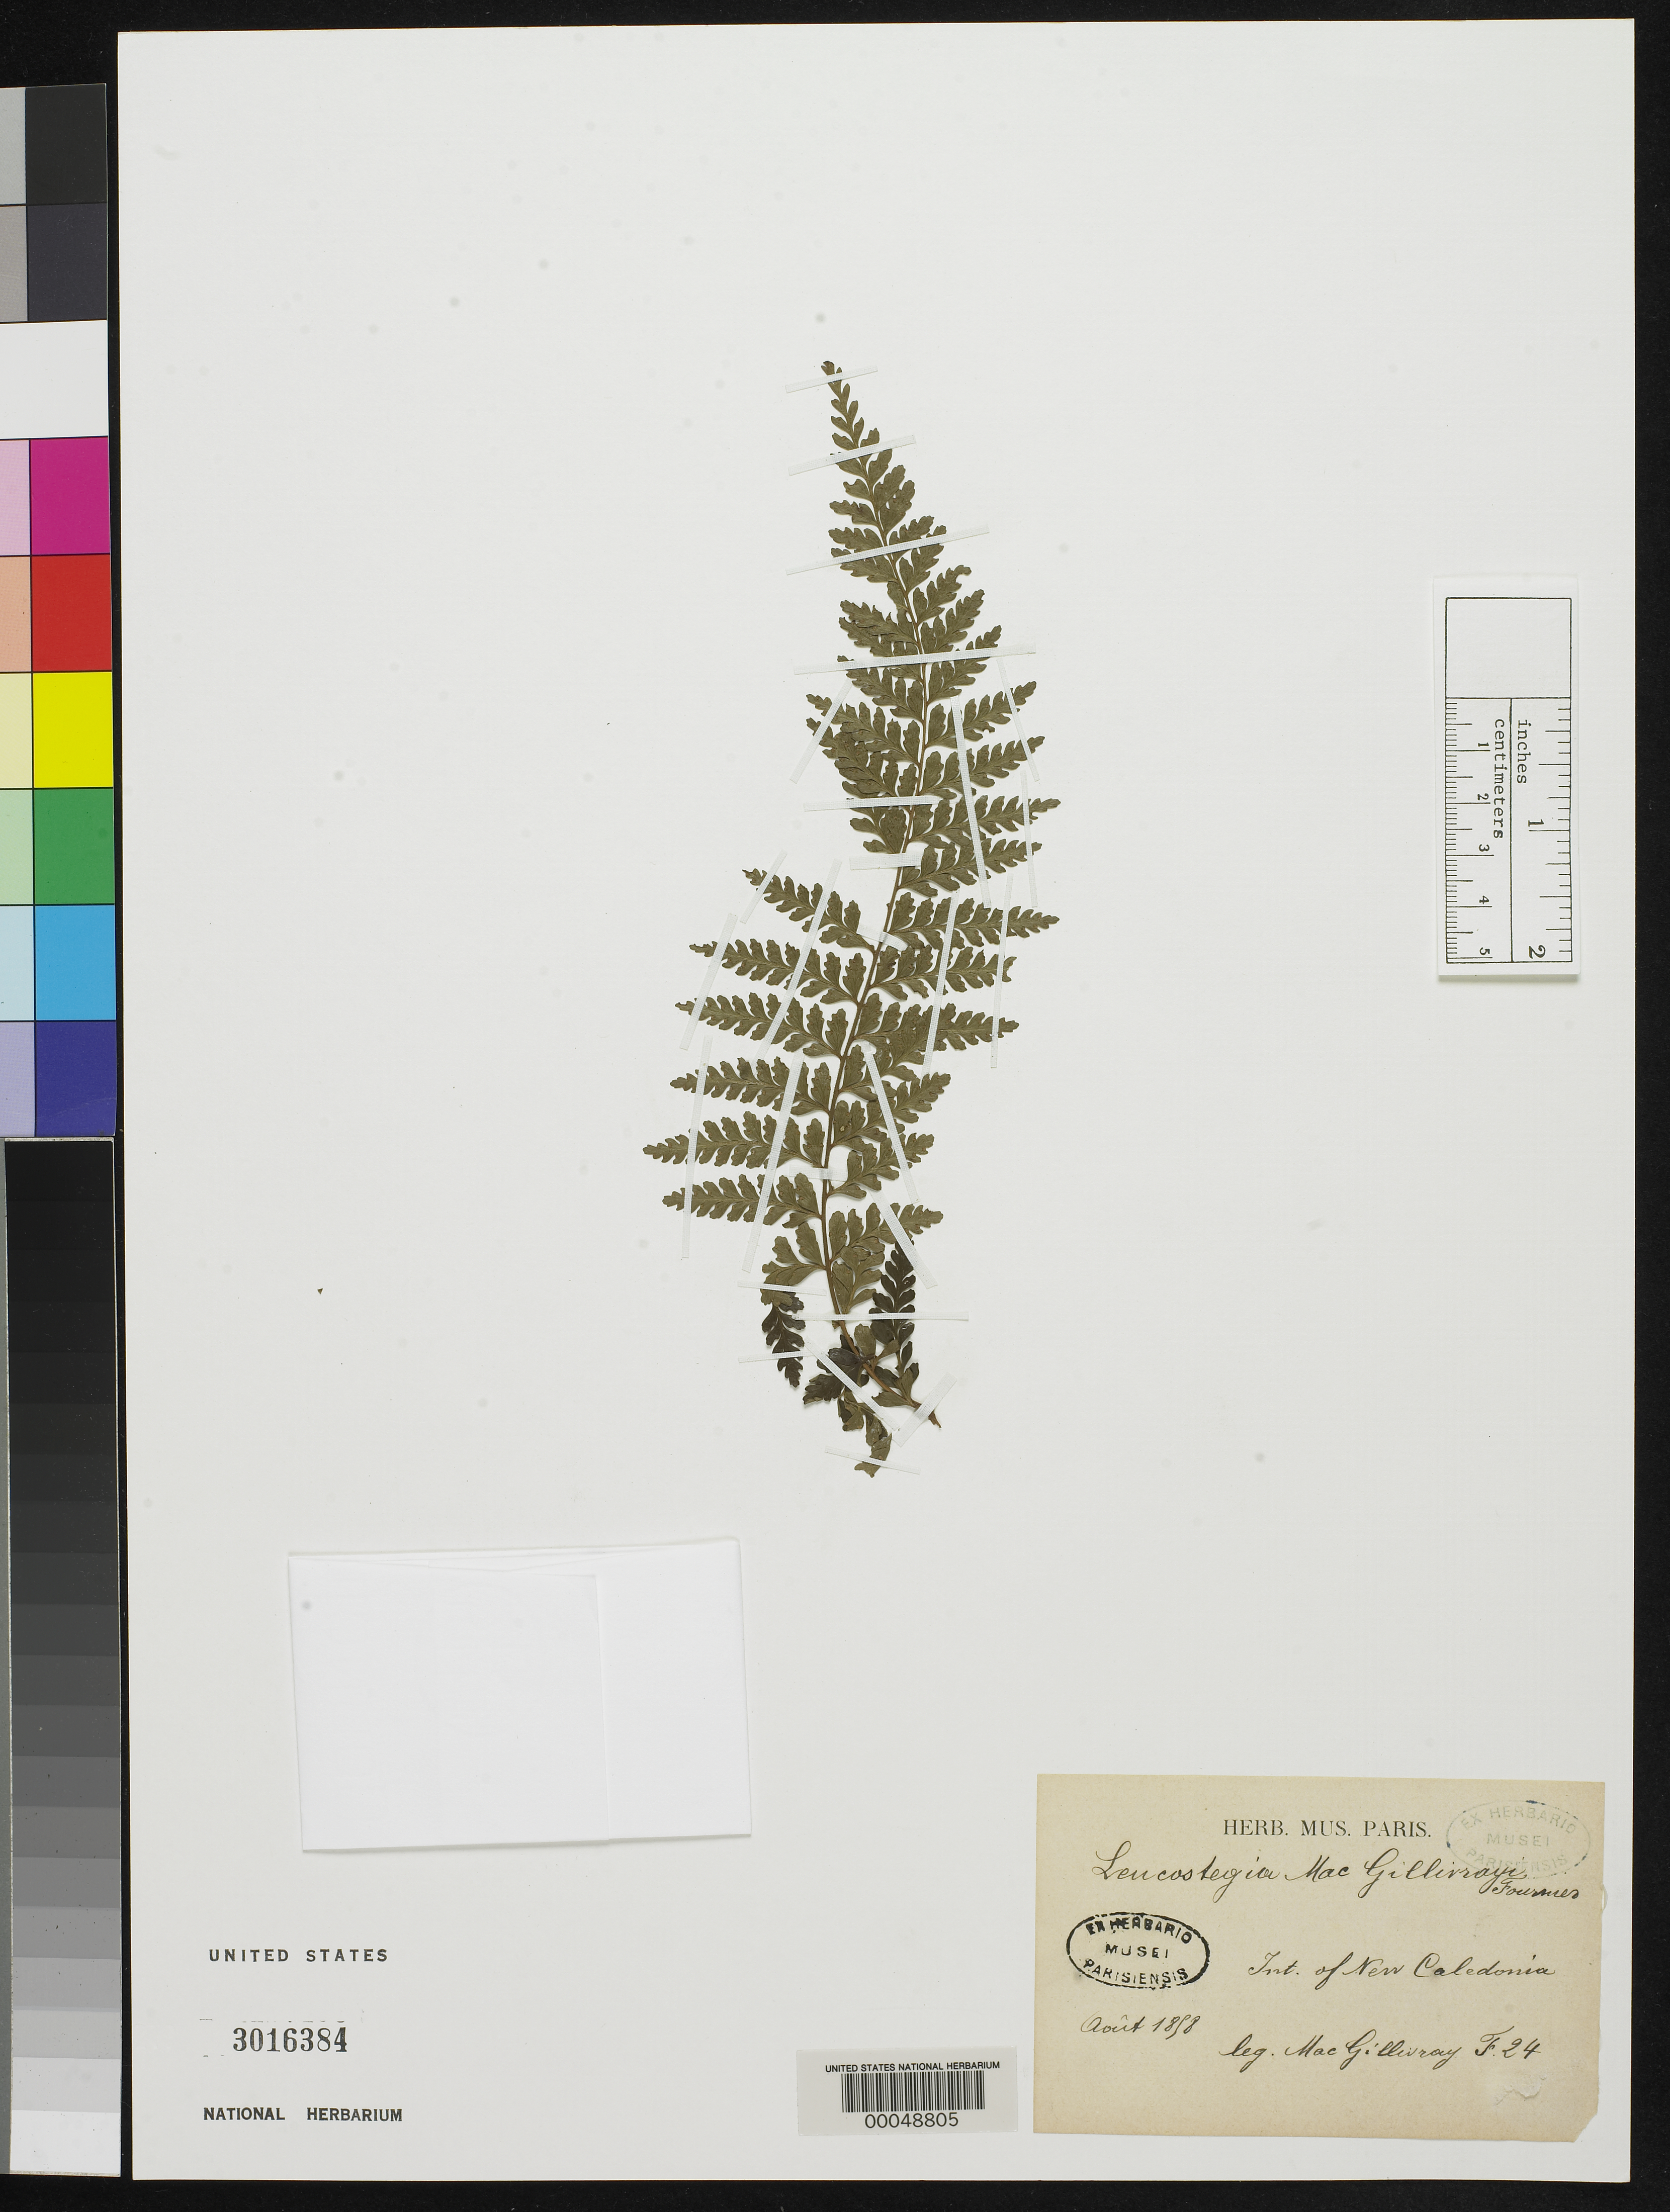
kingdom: Plantae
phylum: Tracheophyta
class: Polypodiopsida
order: Polypodiales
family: Hypodematiaceae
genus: Leucostegia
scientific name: Leucostegia macgillivrayi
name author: E. Fourn.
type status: Possible Isotype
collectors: J. Macgillivray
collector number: F.24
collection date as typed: Aug 1858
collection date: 1858-08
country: New Caledonia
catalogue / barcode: US 3016384